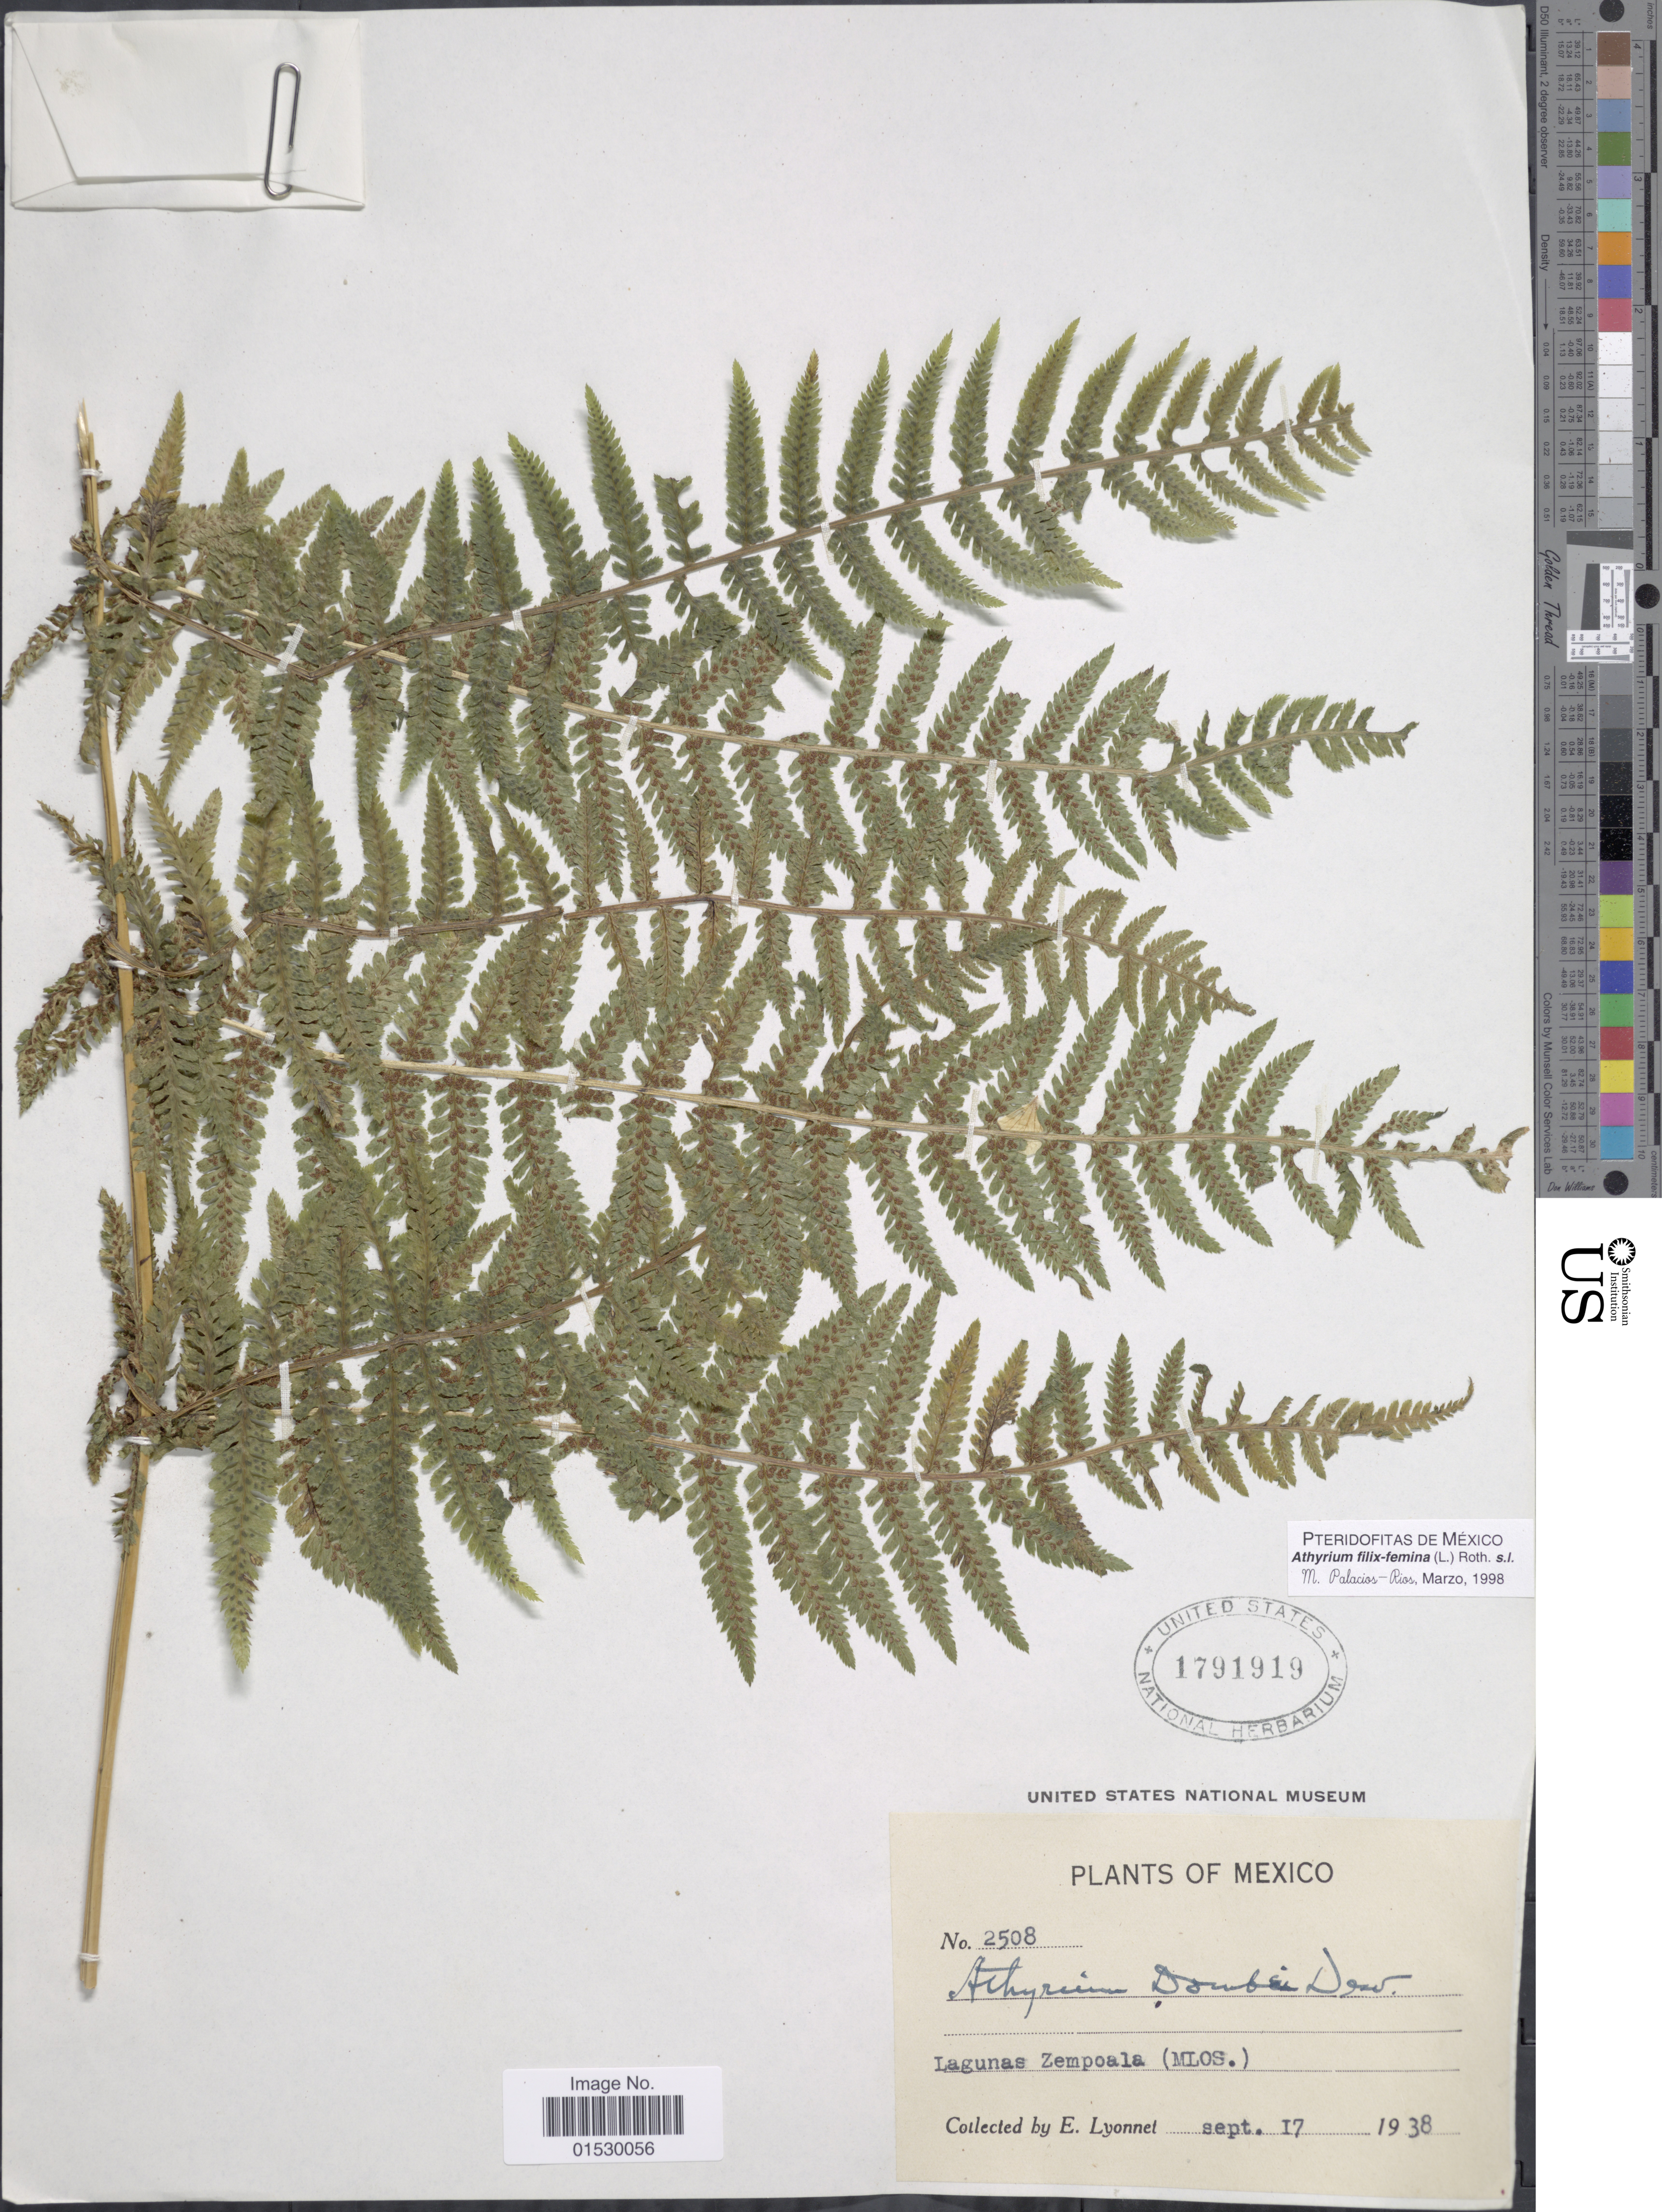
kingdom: Plantae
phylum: Tracheophyta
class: Polypodiopsida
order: Polypodiales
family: Athyriaceae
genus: Athyrium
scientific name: Athyrium dombei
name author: (Desv.) C. Chr.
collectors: E. Lyonnet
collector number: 2508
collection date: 1938-09-17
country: Mexico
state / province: Morelos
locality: Lagunas Zempoala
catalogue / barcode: US 1791919